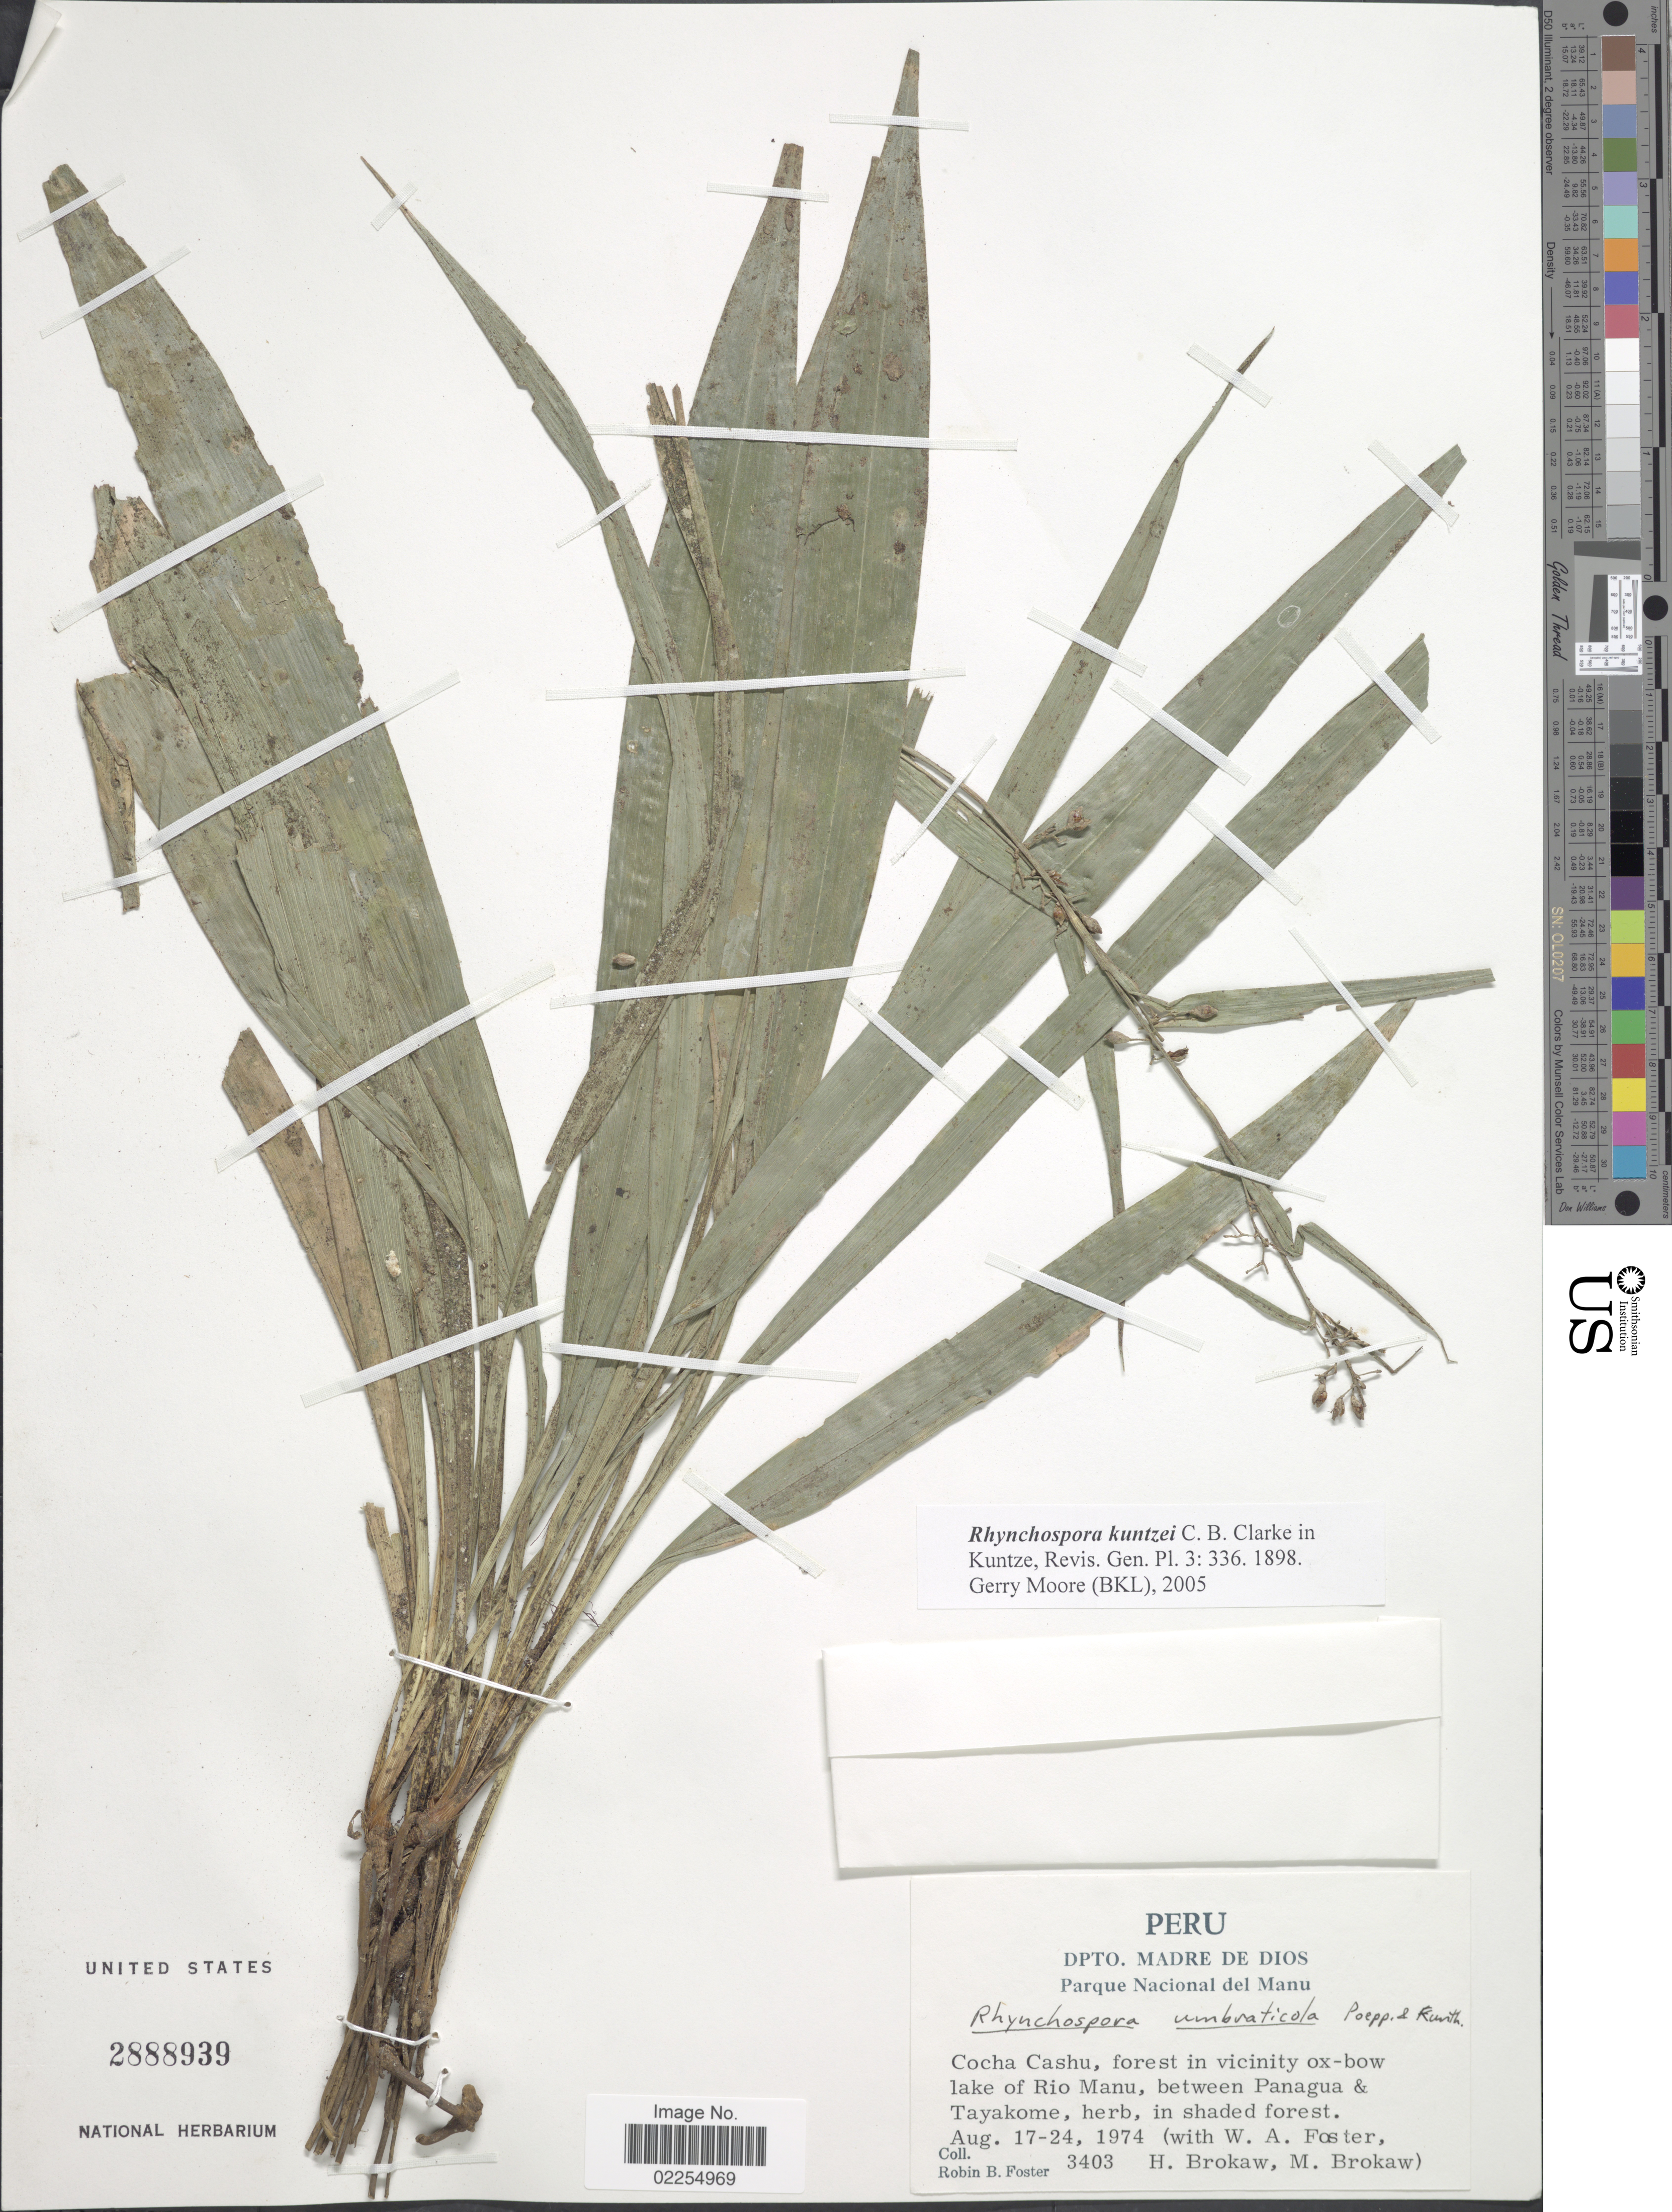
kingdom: Plantae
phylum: Tracheophyta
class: Liliopsida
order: Poales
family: Cyperaceae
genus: Rhynchospora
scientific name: Rhynchospora kuntzei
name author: C.B. Clarke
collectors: M. Brokaw, H. Brokaw & W. Foster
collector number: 3403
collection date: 1974-08-17/1974-08-24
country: Peru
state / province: Madre de Dios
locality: Parque Nacional del Manu, Cocha Cashu, forest in vicinity ox-bow lake of Rio Manu, between Panagua & Tayakome, in shaded forest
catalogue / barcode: US 2888939